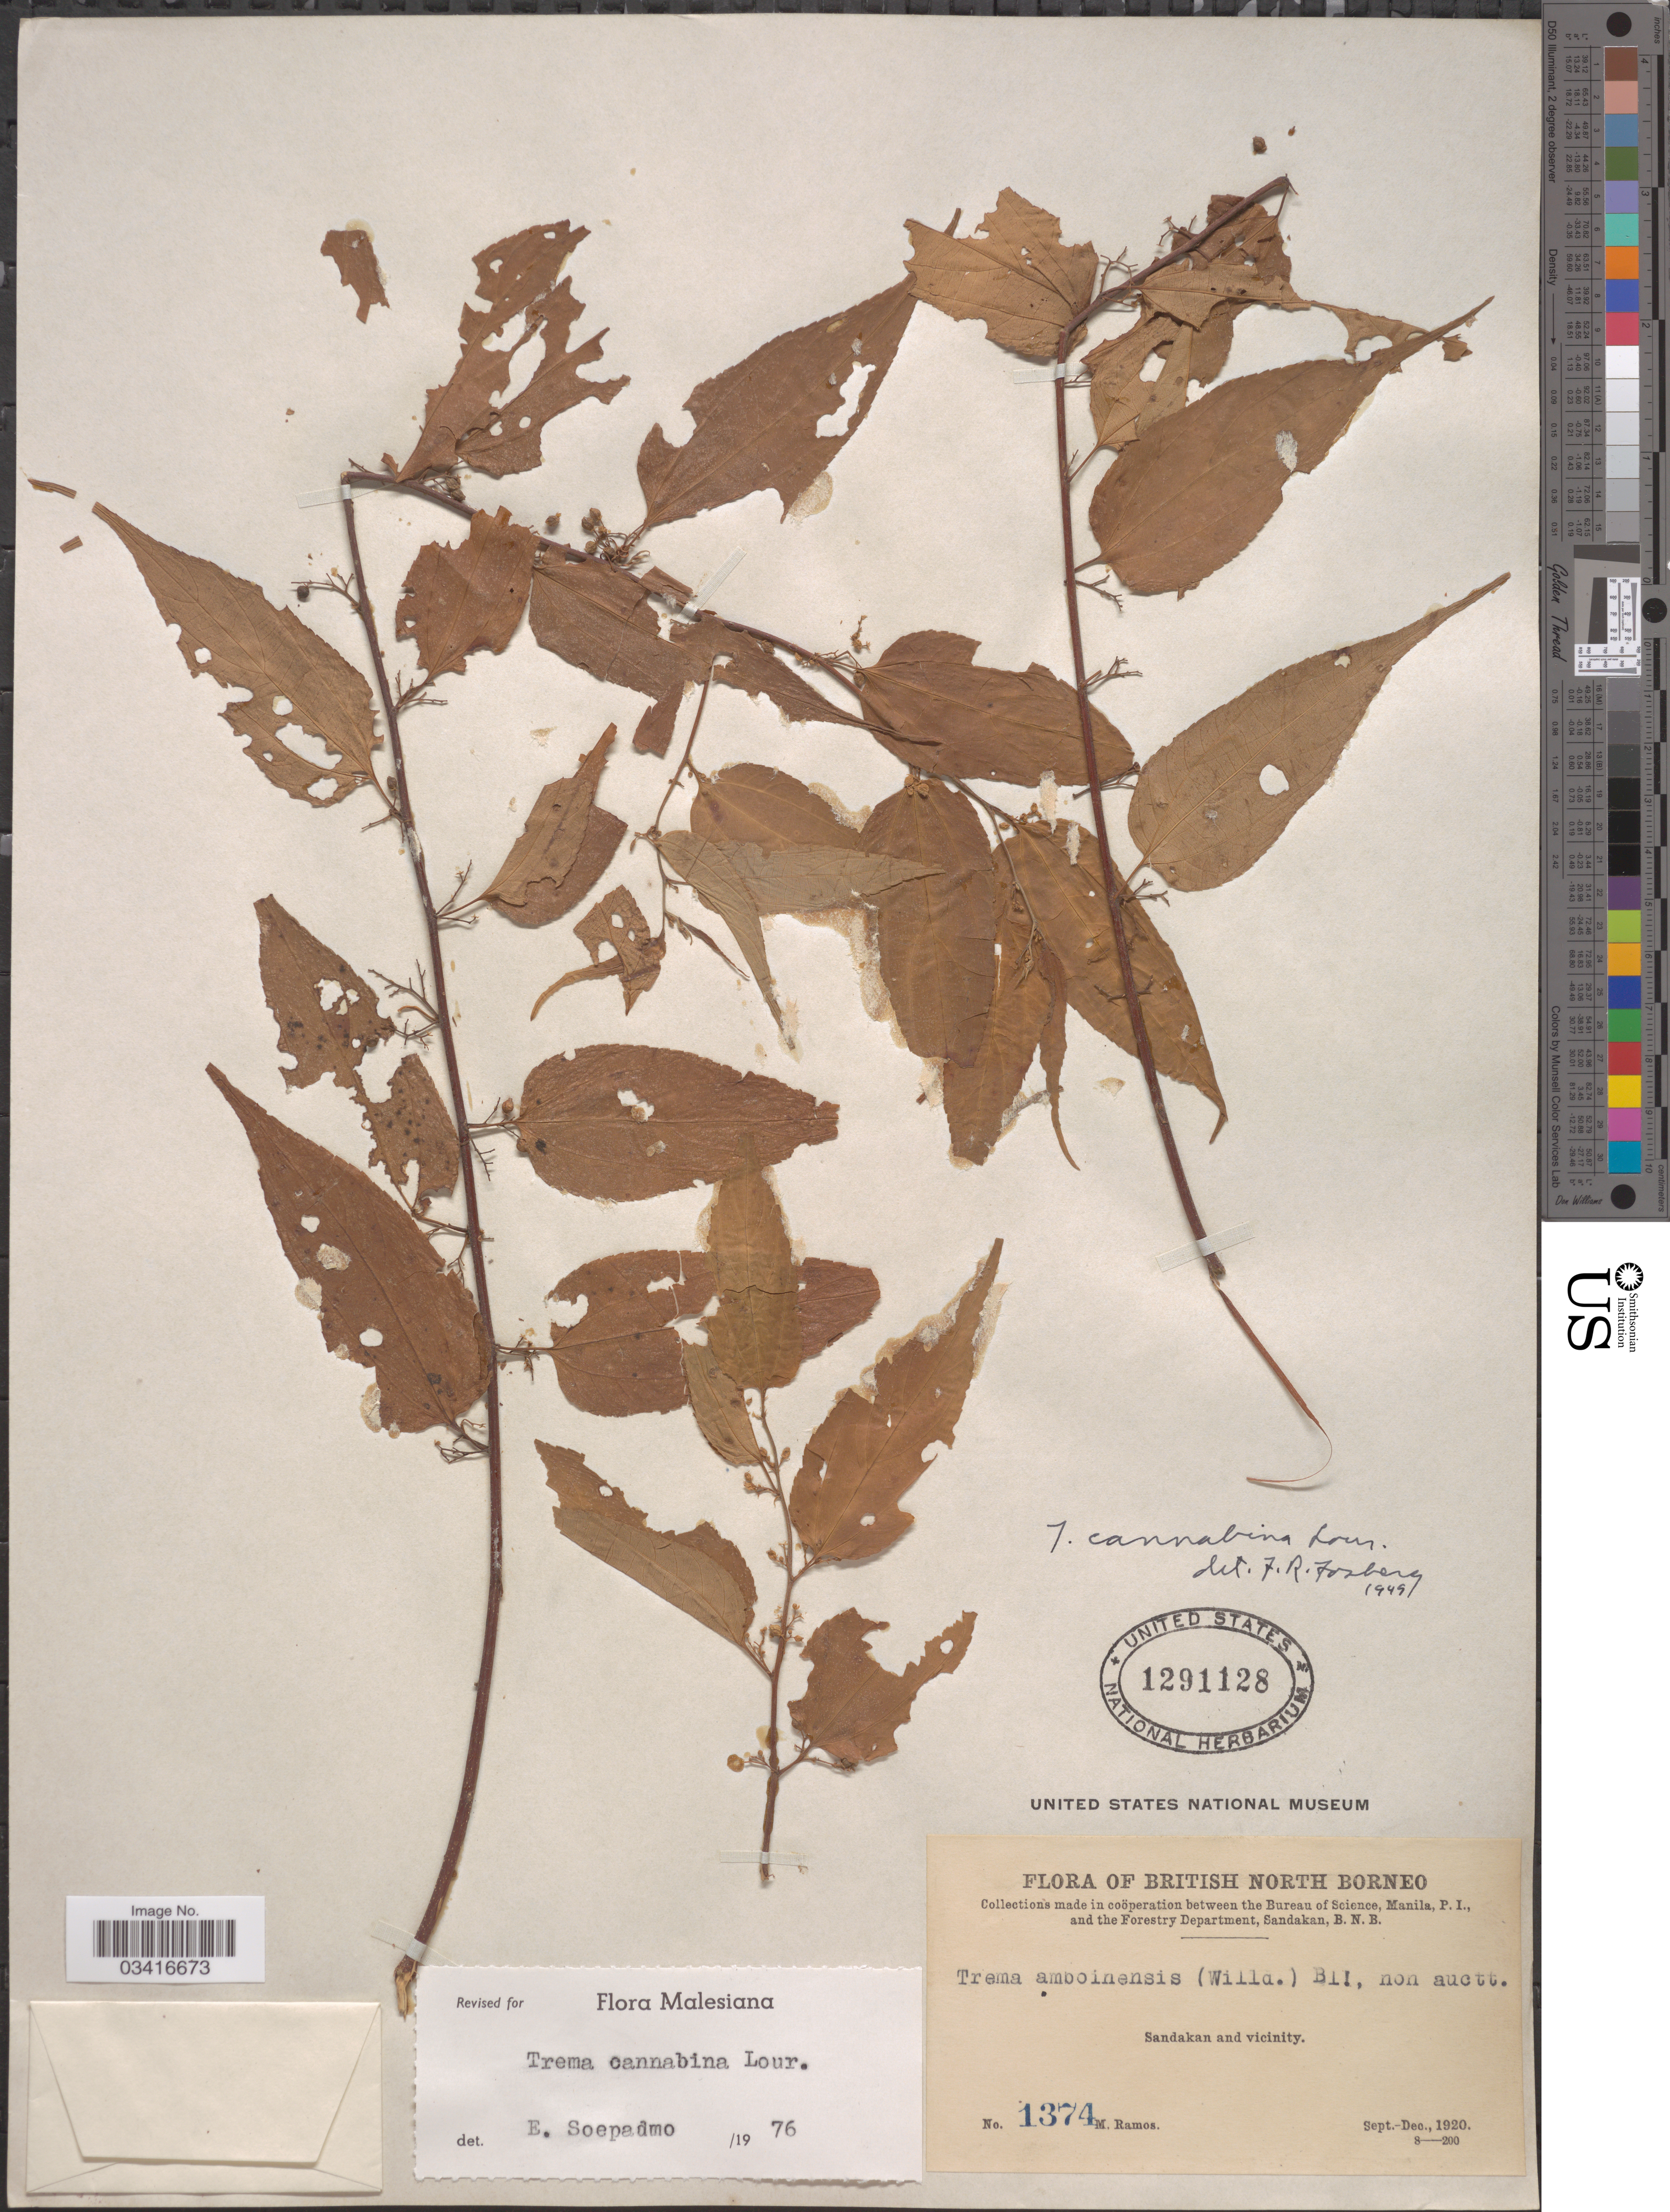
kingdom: Plantae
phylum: Tracheophyta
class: Magnoliopsida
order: Rosales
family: Cannabaceae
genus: Trema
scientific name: Trema cannabina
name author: Lour.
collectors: M. Ramos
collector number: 1374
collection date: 1920-09/1920-12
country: Malaysia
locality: British North Borneo. Sandakan and vicinity.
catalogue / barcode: US 1291128